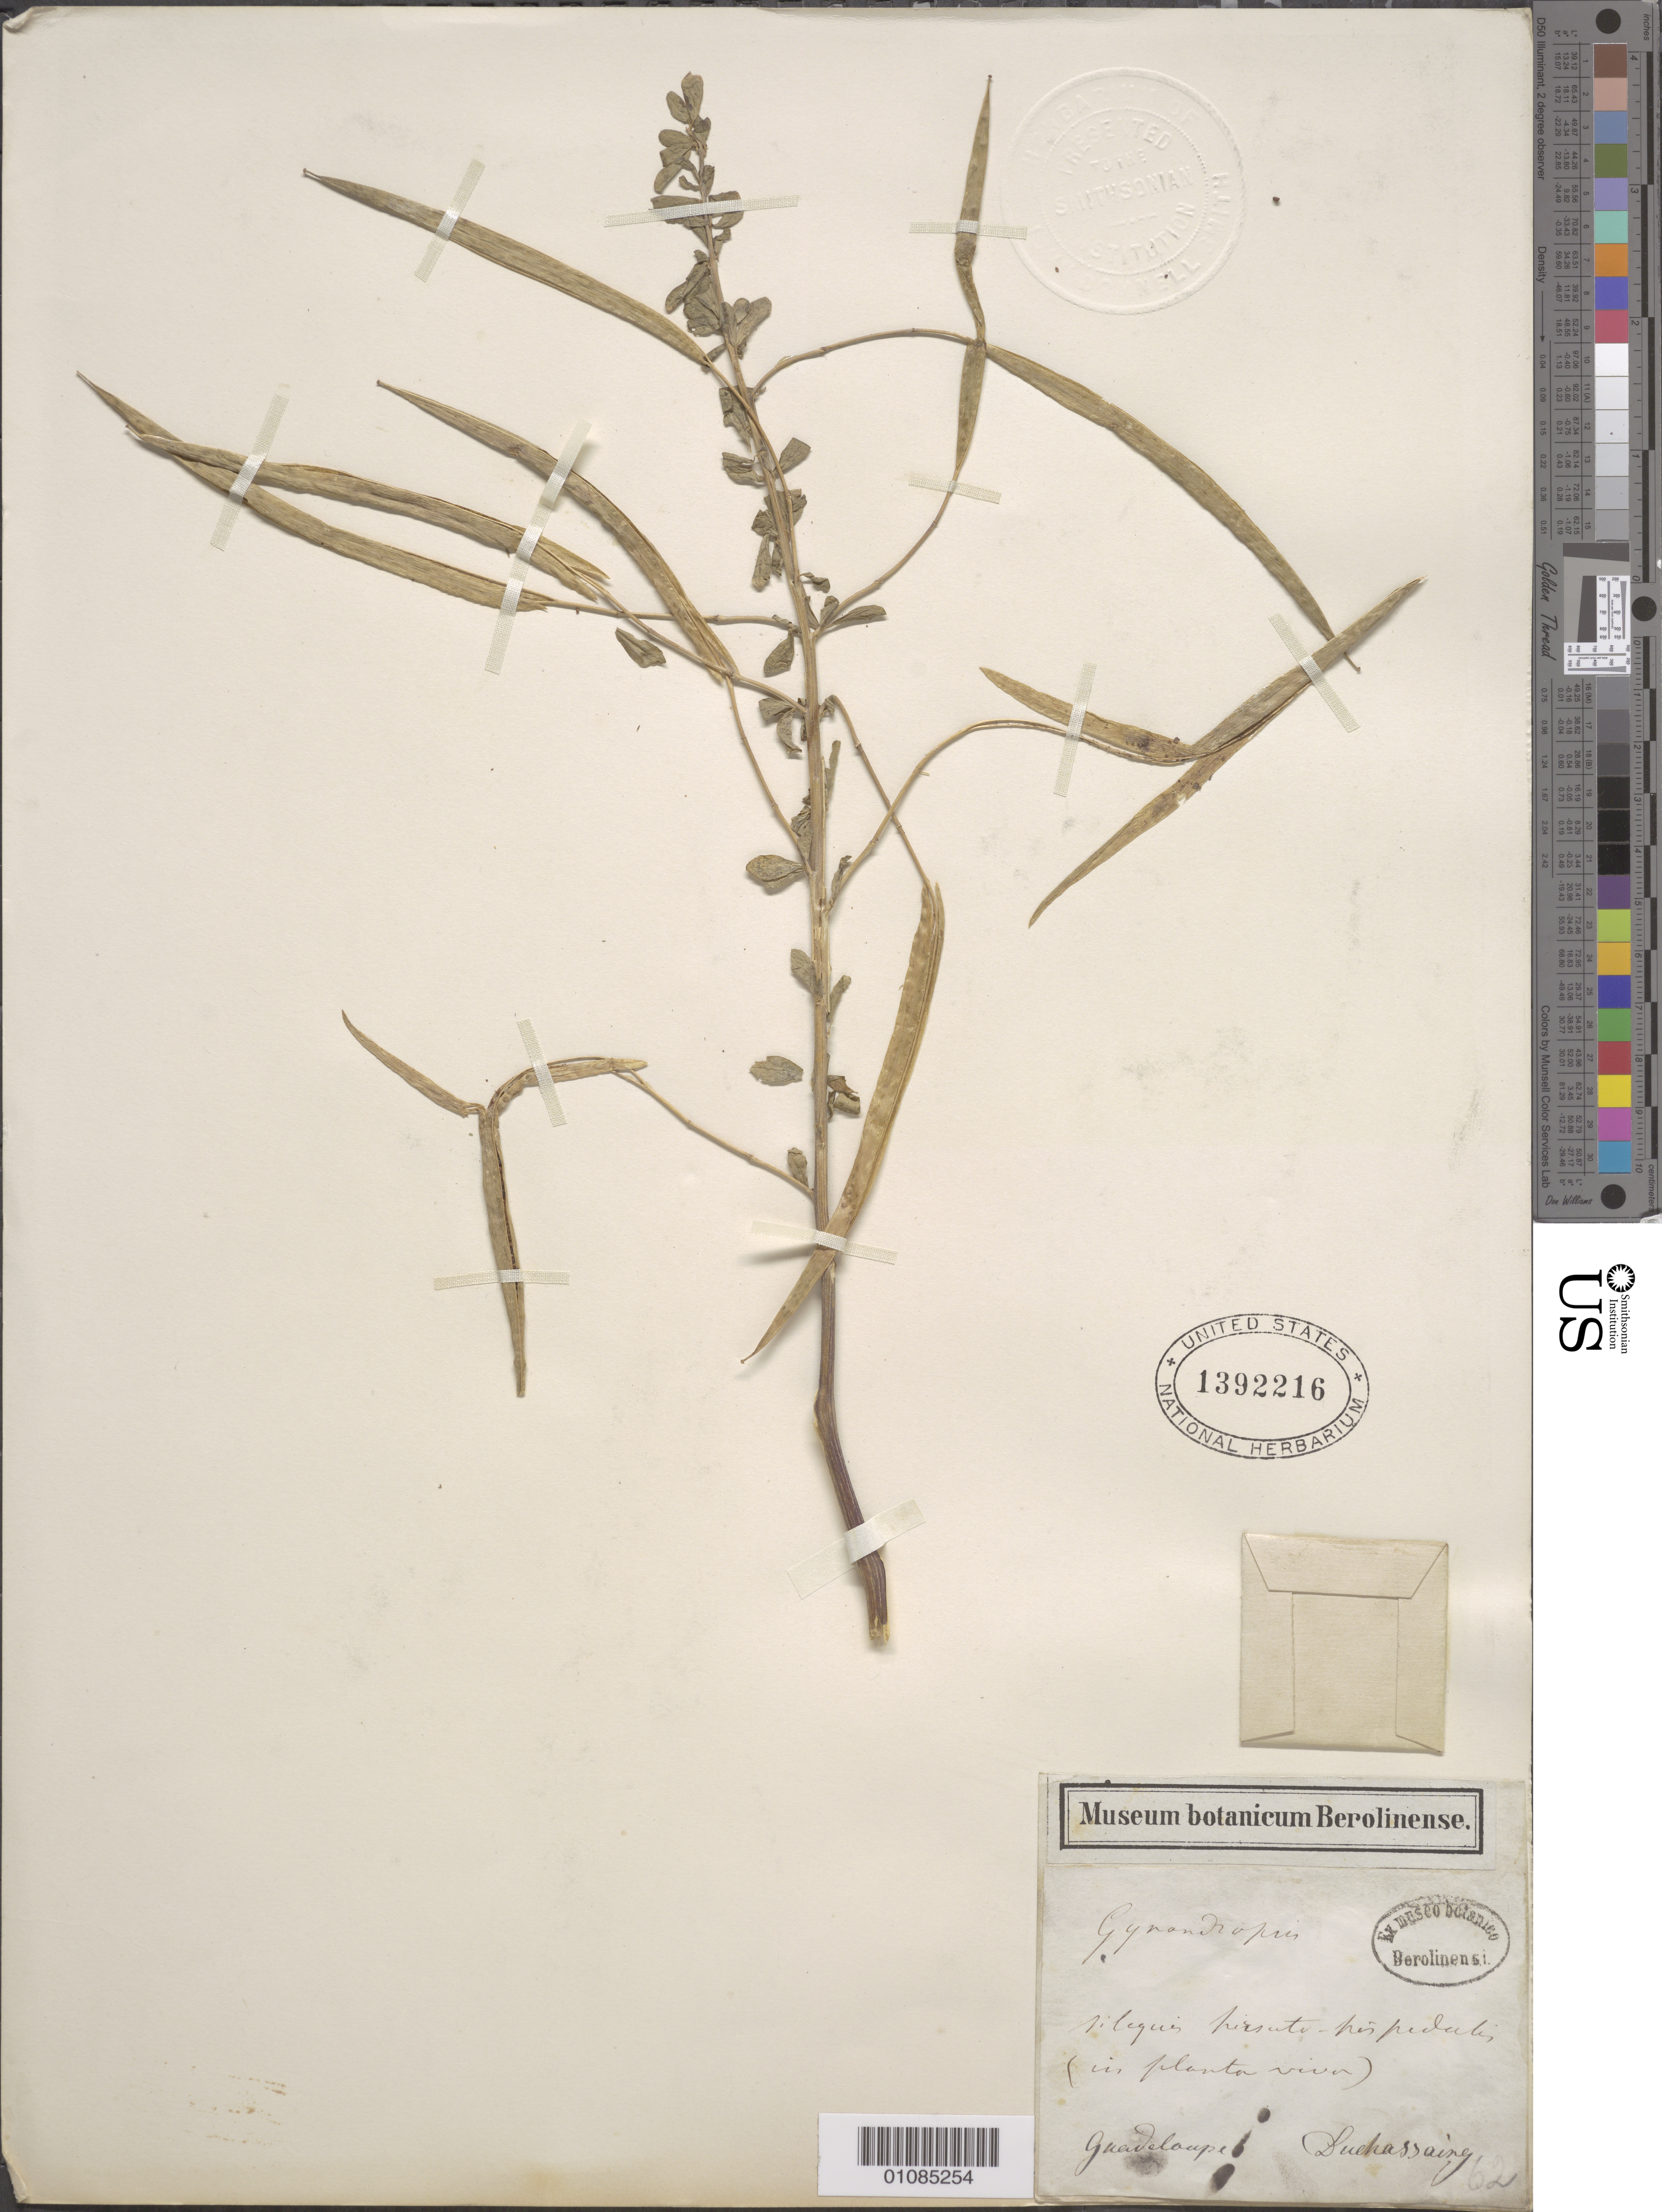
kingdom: Plantae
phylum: Tracheophyta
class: Magnoliopsida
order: Brassicales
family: Cleomaceae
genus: Tarenaya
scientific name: Tarenaya spinosa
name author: (Jacq.) Raf.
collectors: -. Duchassaing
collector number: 62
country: Guadeloupe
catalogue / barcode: US 1392216